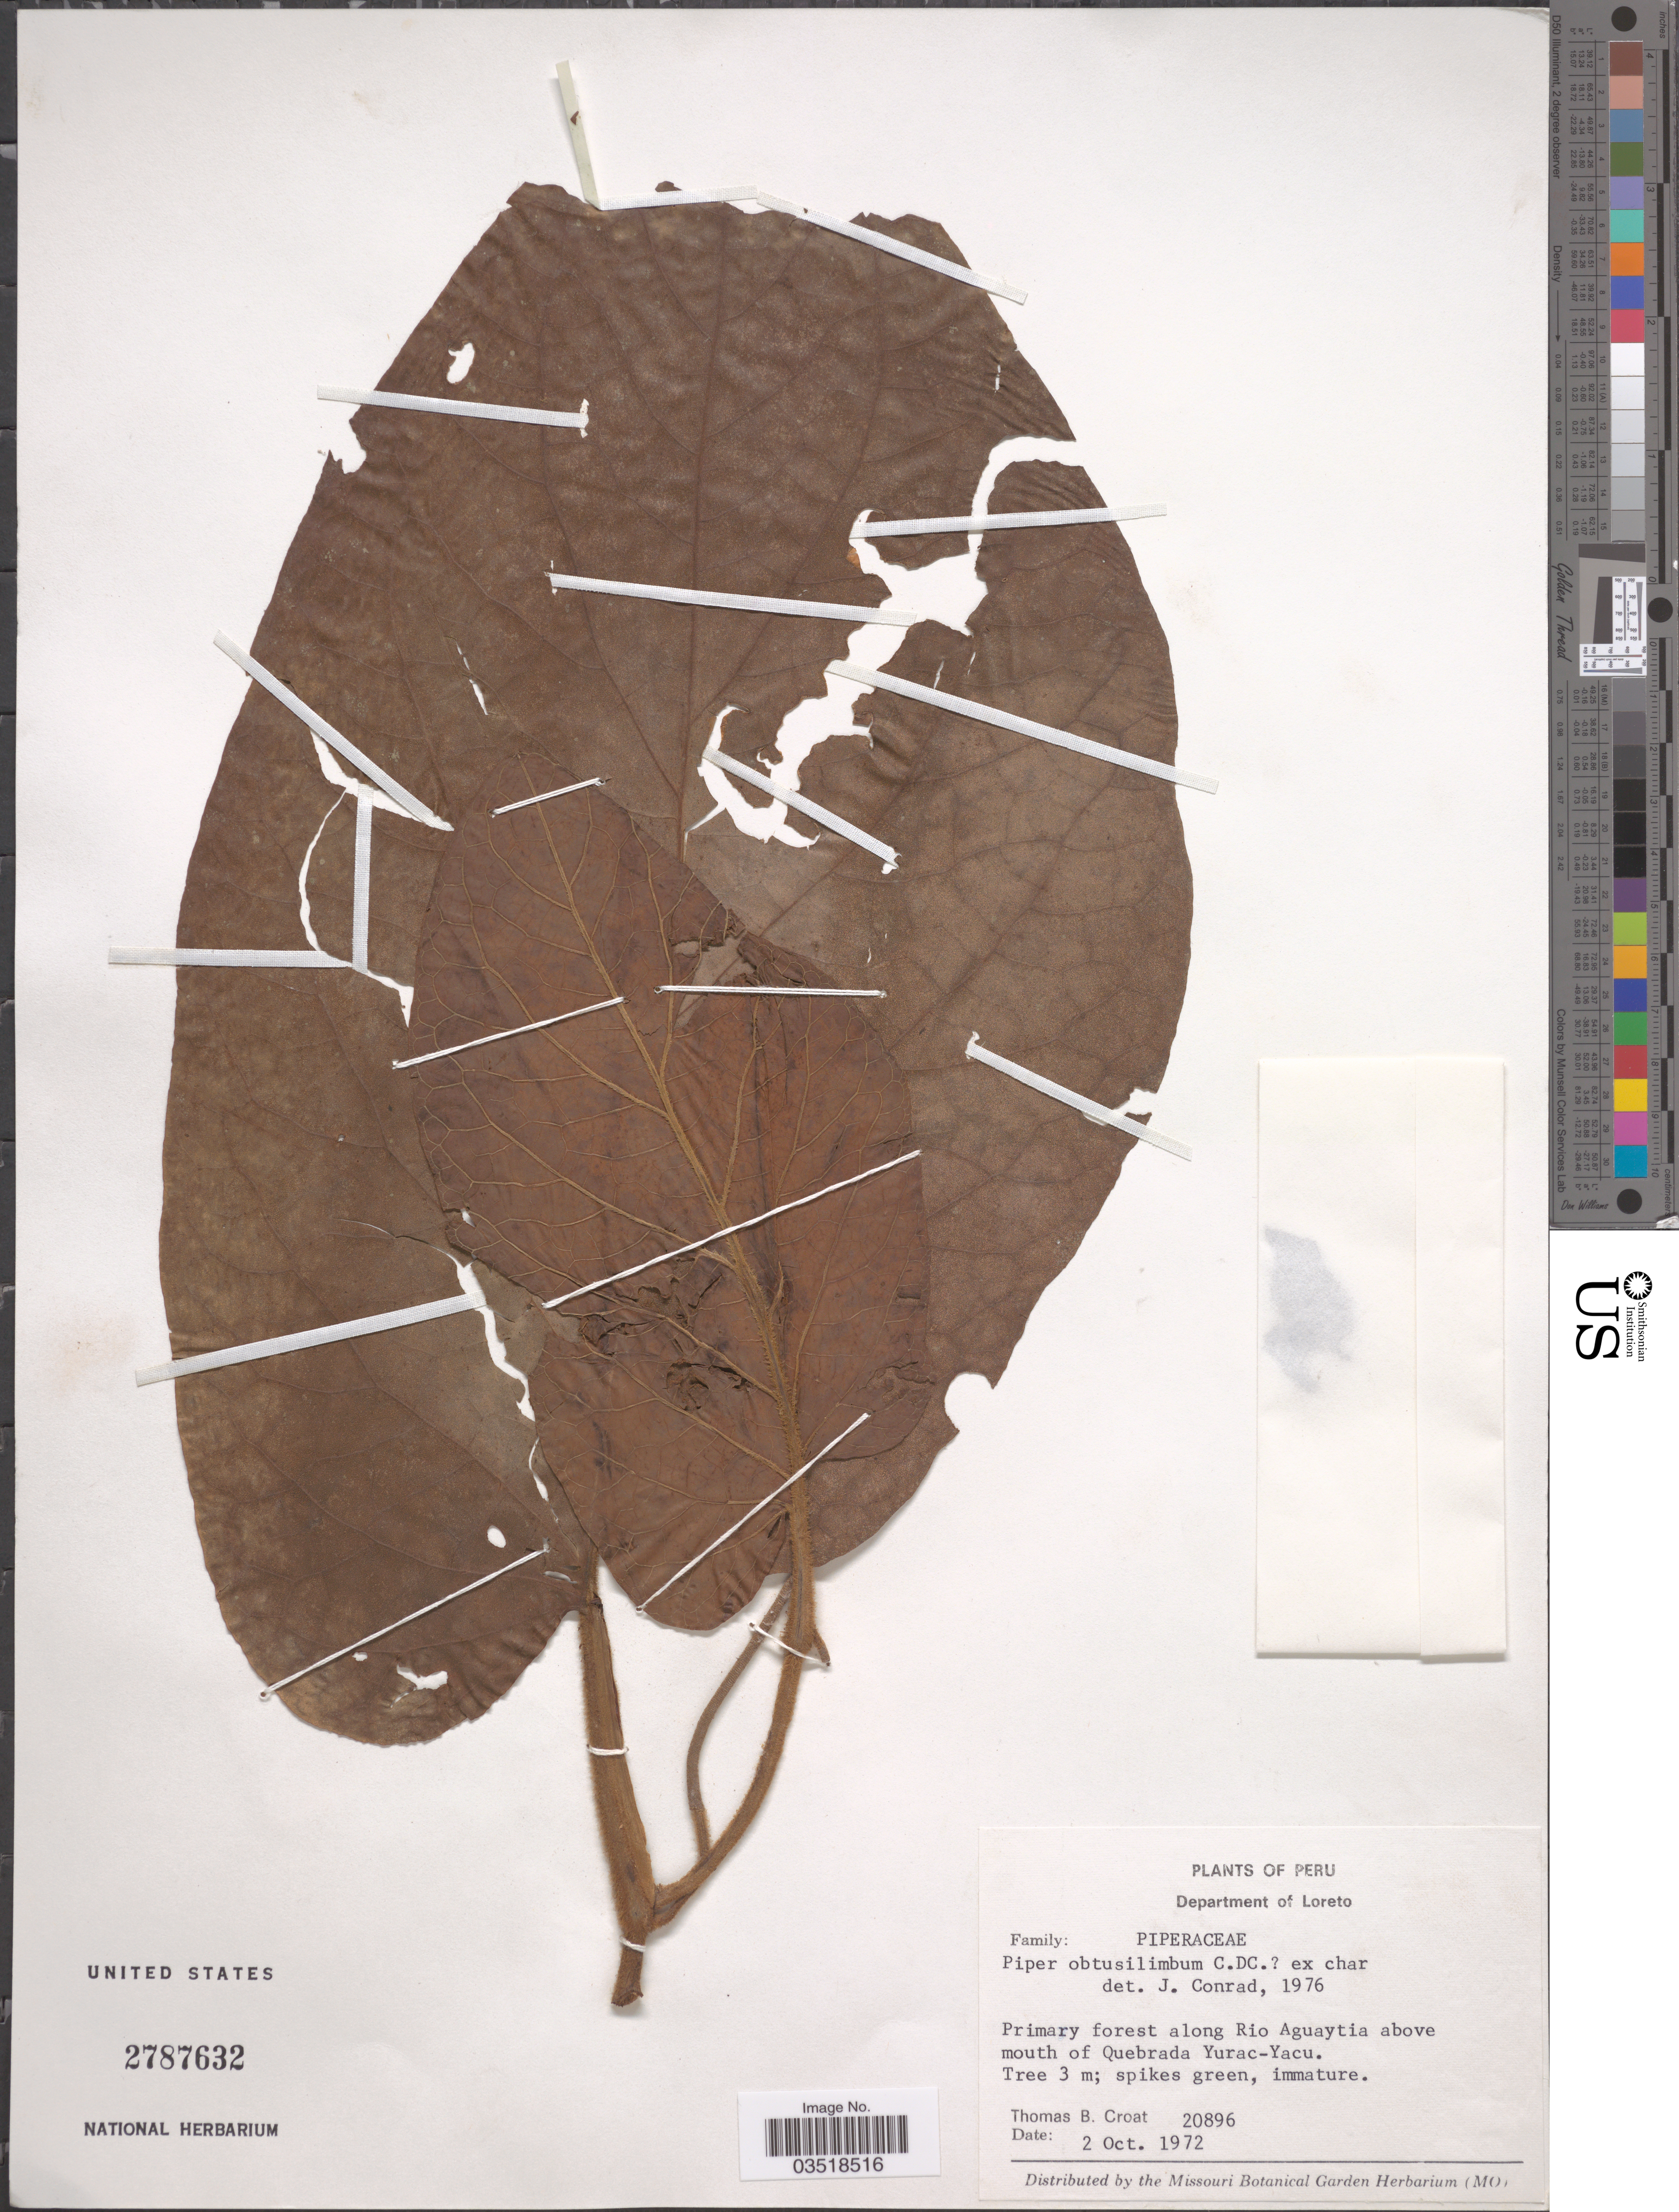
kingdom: Plantae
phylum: Tracheophyta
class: Magnoliopsida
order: Piperales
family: Piperaceae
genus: Piper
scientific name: Piper obtusilimbum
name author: C. DC.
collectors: T. B. Croat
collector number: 20896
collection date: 1972-10-02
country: Peru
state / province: Loreto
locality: Department of Loreto. Primary forest along Rio Aguaytia above mouth of Quebrada Yurac-Yacu.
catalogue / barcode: US 2787632